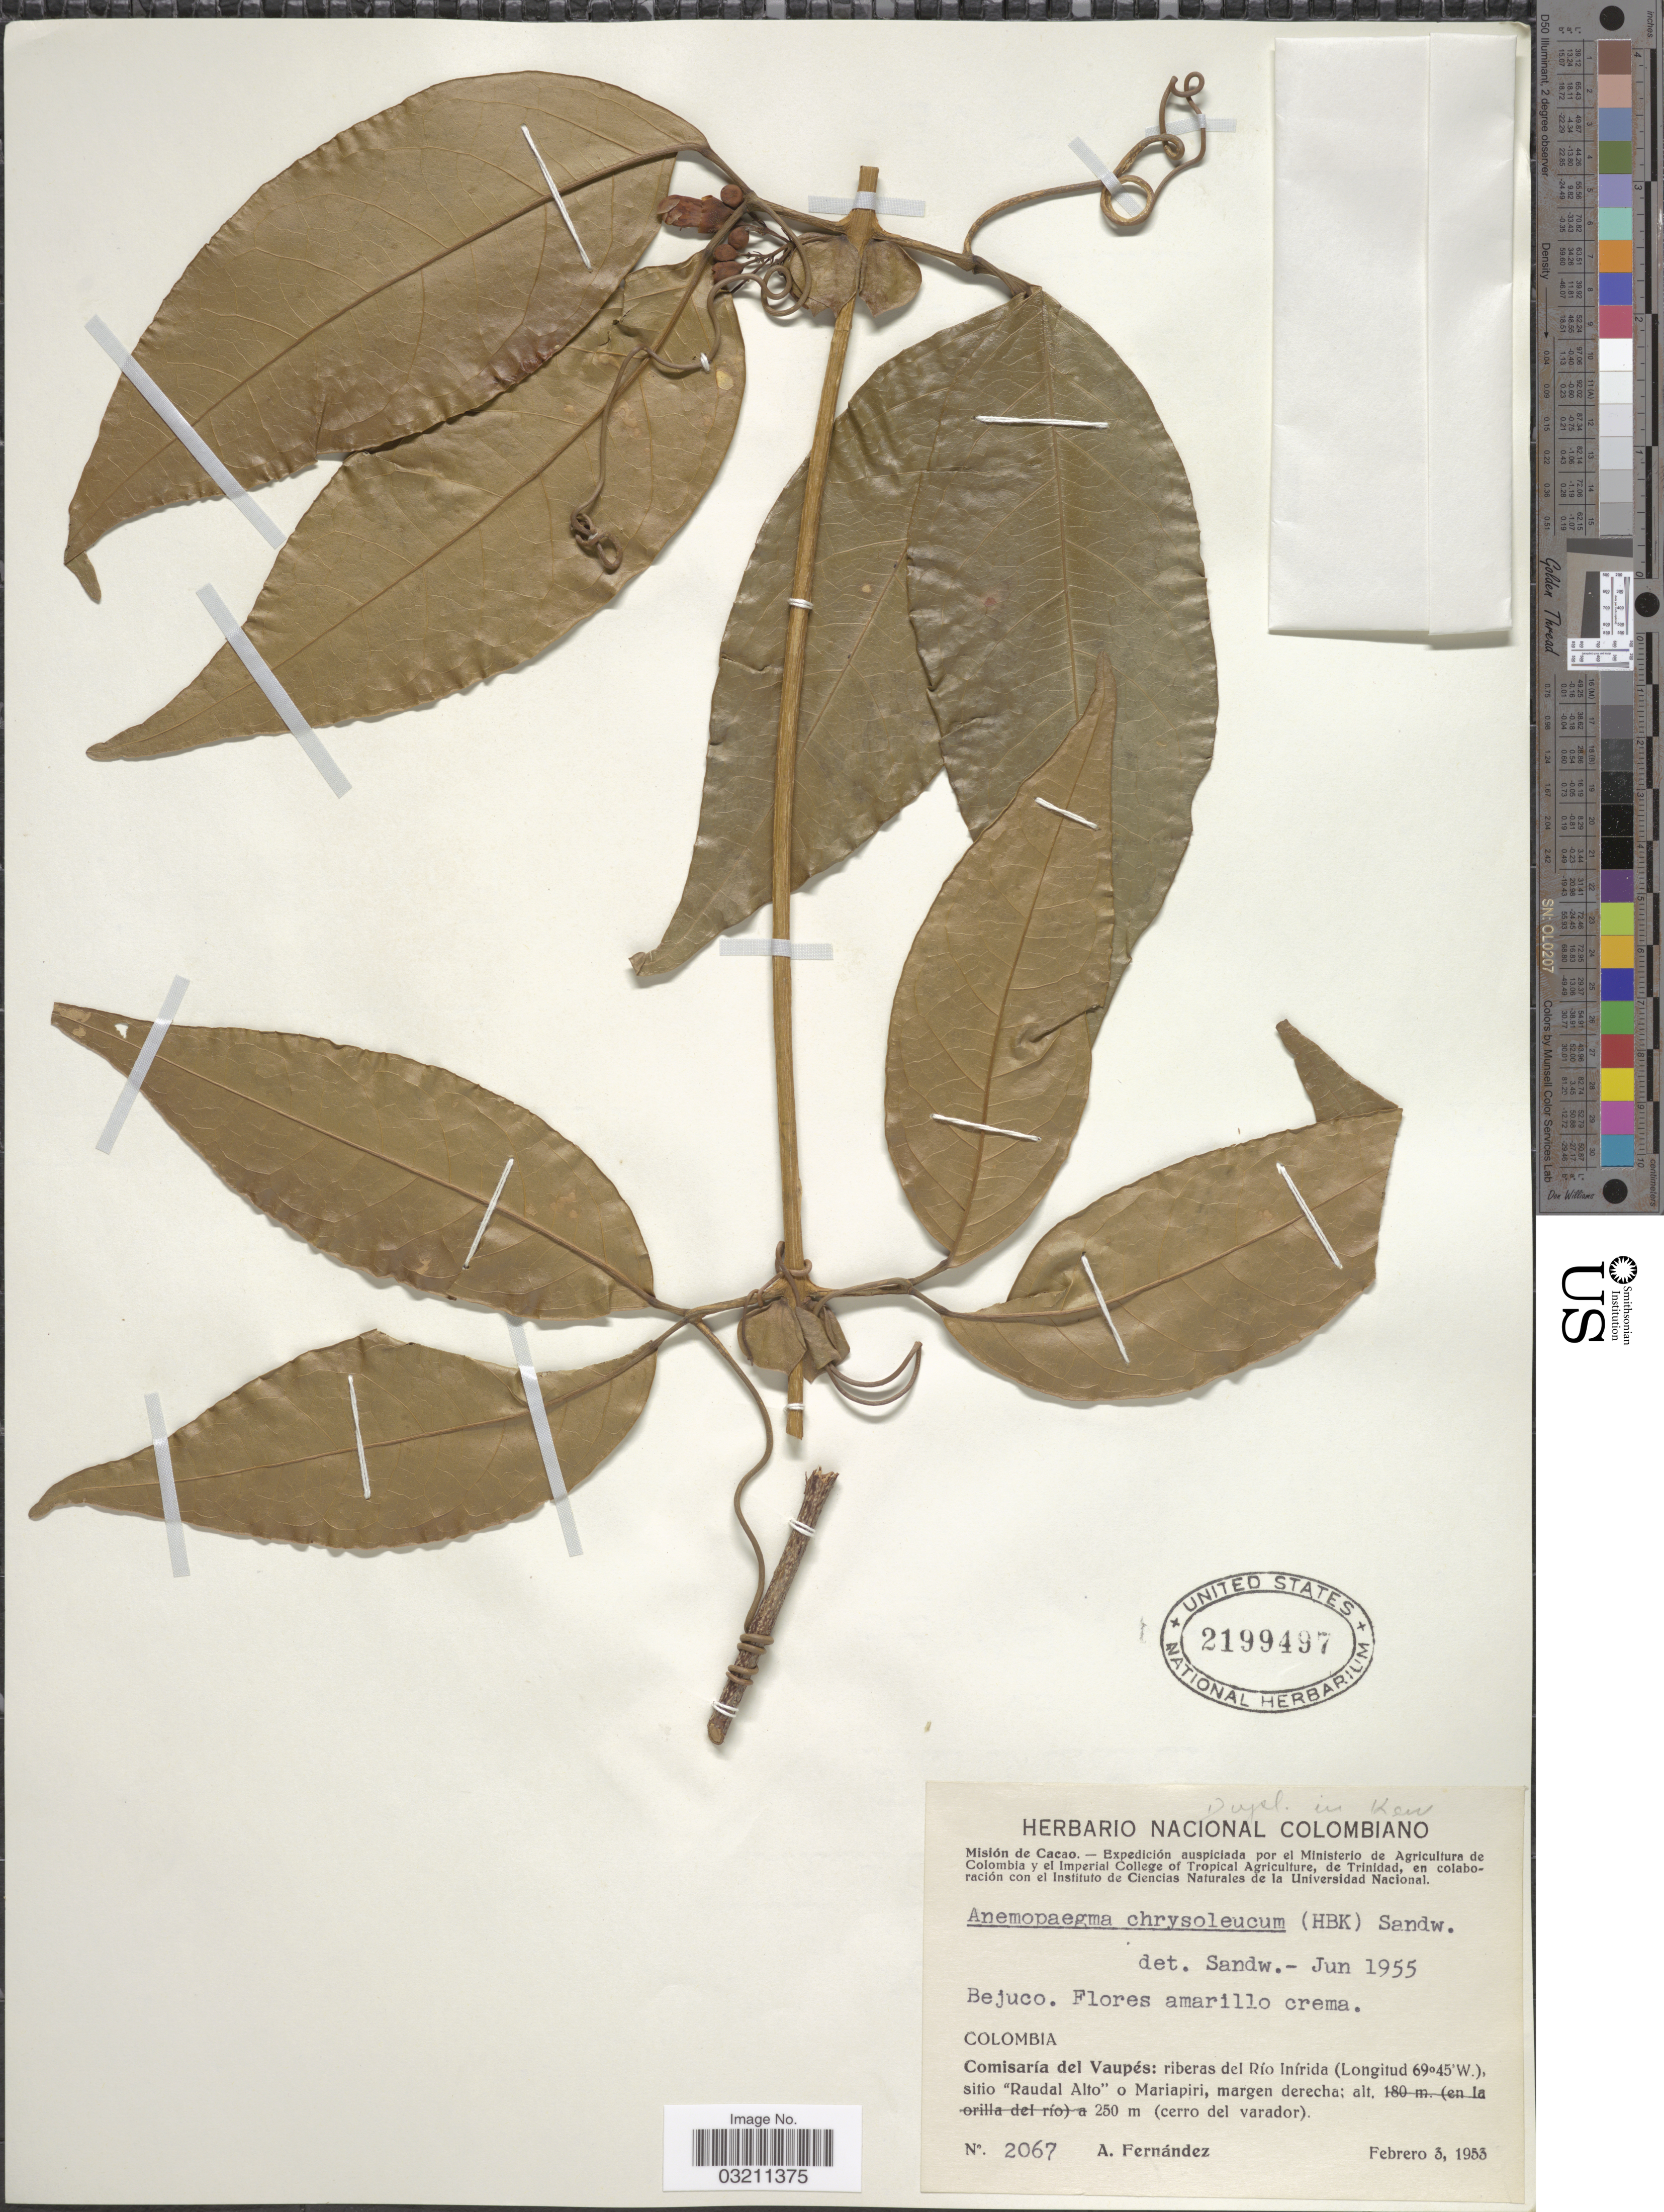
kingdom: Plantae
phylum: Tracheophyta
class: Magnoliopsida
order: Lamiales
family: Bignoniaceae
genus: Anemopaegma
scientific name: Anemopaegma chrysoleucum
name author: (Kunth) Sandwith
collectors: A. Fernández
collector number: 2067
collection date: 1953-02-03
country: Colombia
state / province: Vaupés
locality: Comisaría del Vaupés: riberas del Río Inírida, sitio "Raudal Alto" o Mariapiri, margen derecha.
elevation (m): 250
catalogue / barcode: US 2199497